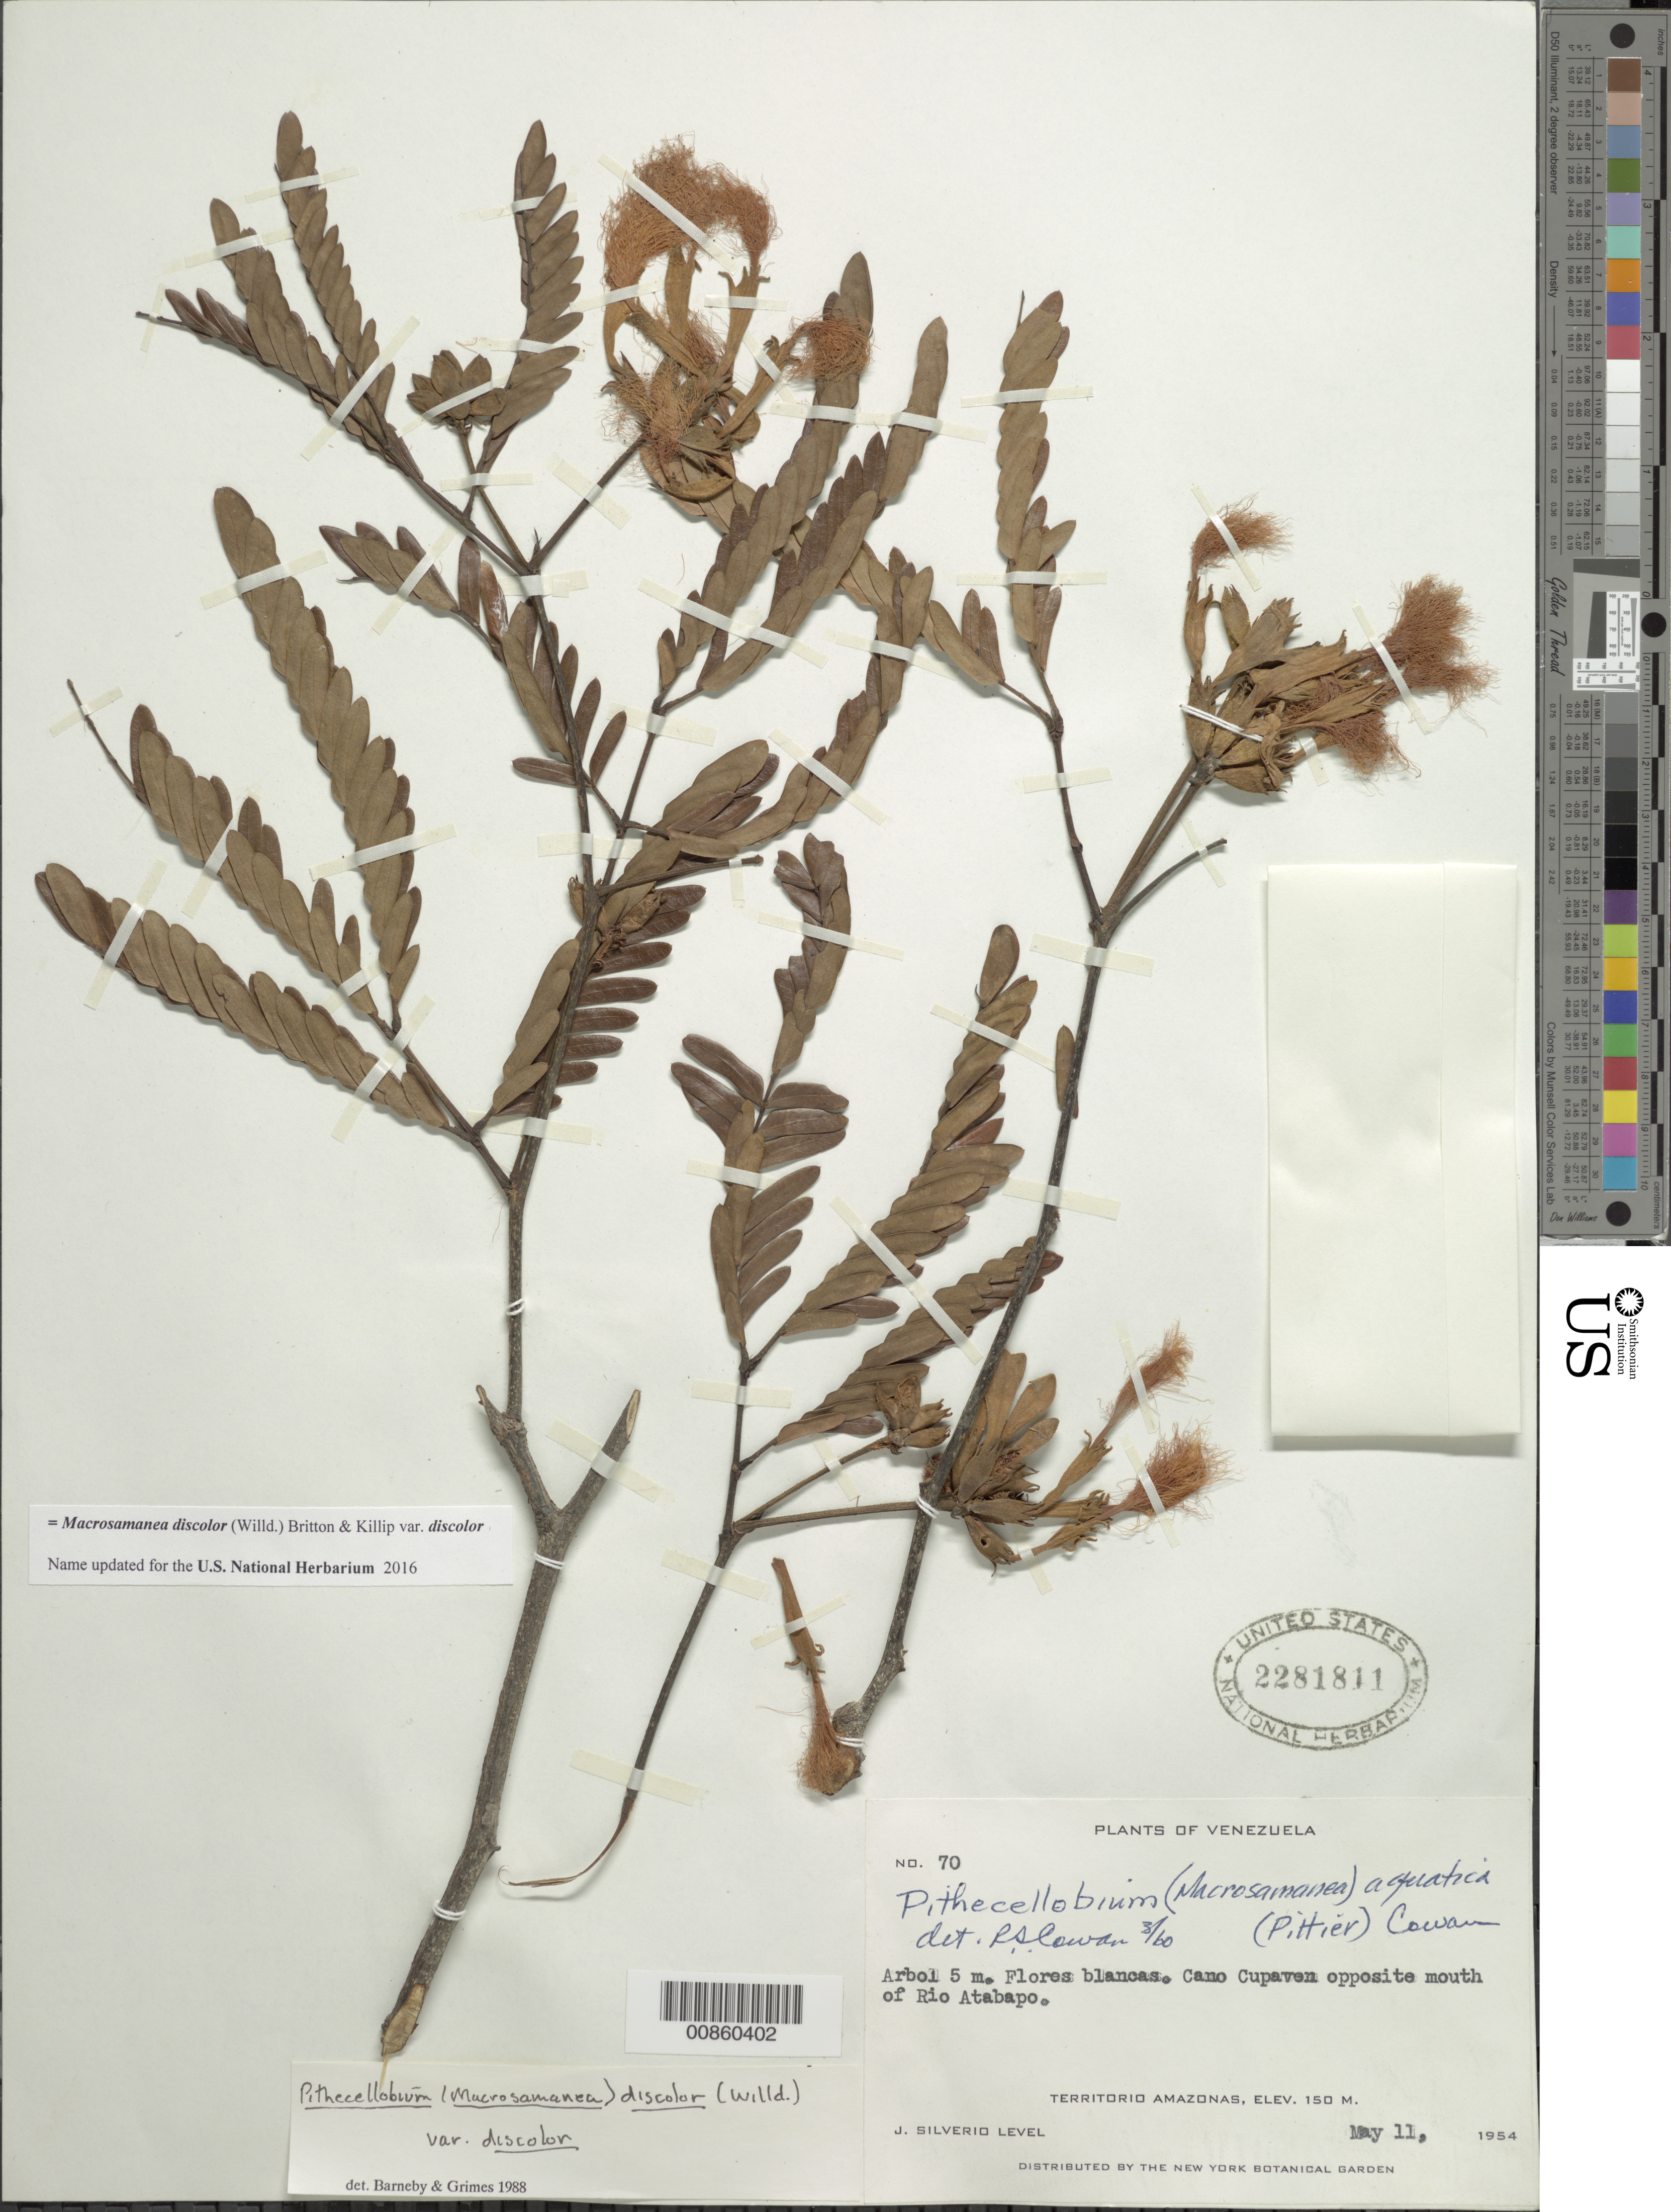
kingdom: Plantae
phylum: Tracheophyta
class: Magnoliopsida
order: Fabales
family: Fabaceae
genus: Macrosamanea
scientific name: Macrosamanea discolor var. discolor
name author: (Willd.) Britton & Killip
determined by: Barneby, R. C.; Grimes, J. W.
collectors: J. Silverio L.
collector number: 70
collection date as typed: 11-May-54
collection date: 1954-05-11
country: Venezuela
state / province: Amazonas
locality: Río Orinoco, opposite mouth of Río Atabapo, Caño Cupaven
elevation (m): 150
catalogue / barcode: US 2281811